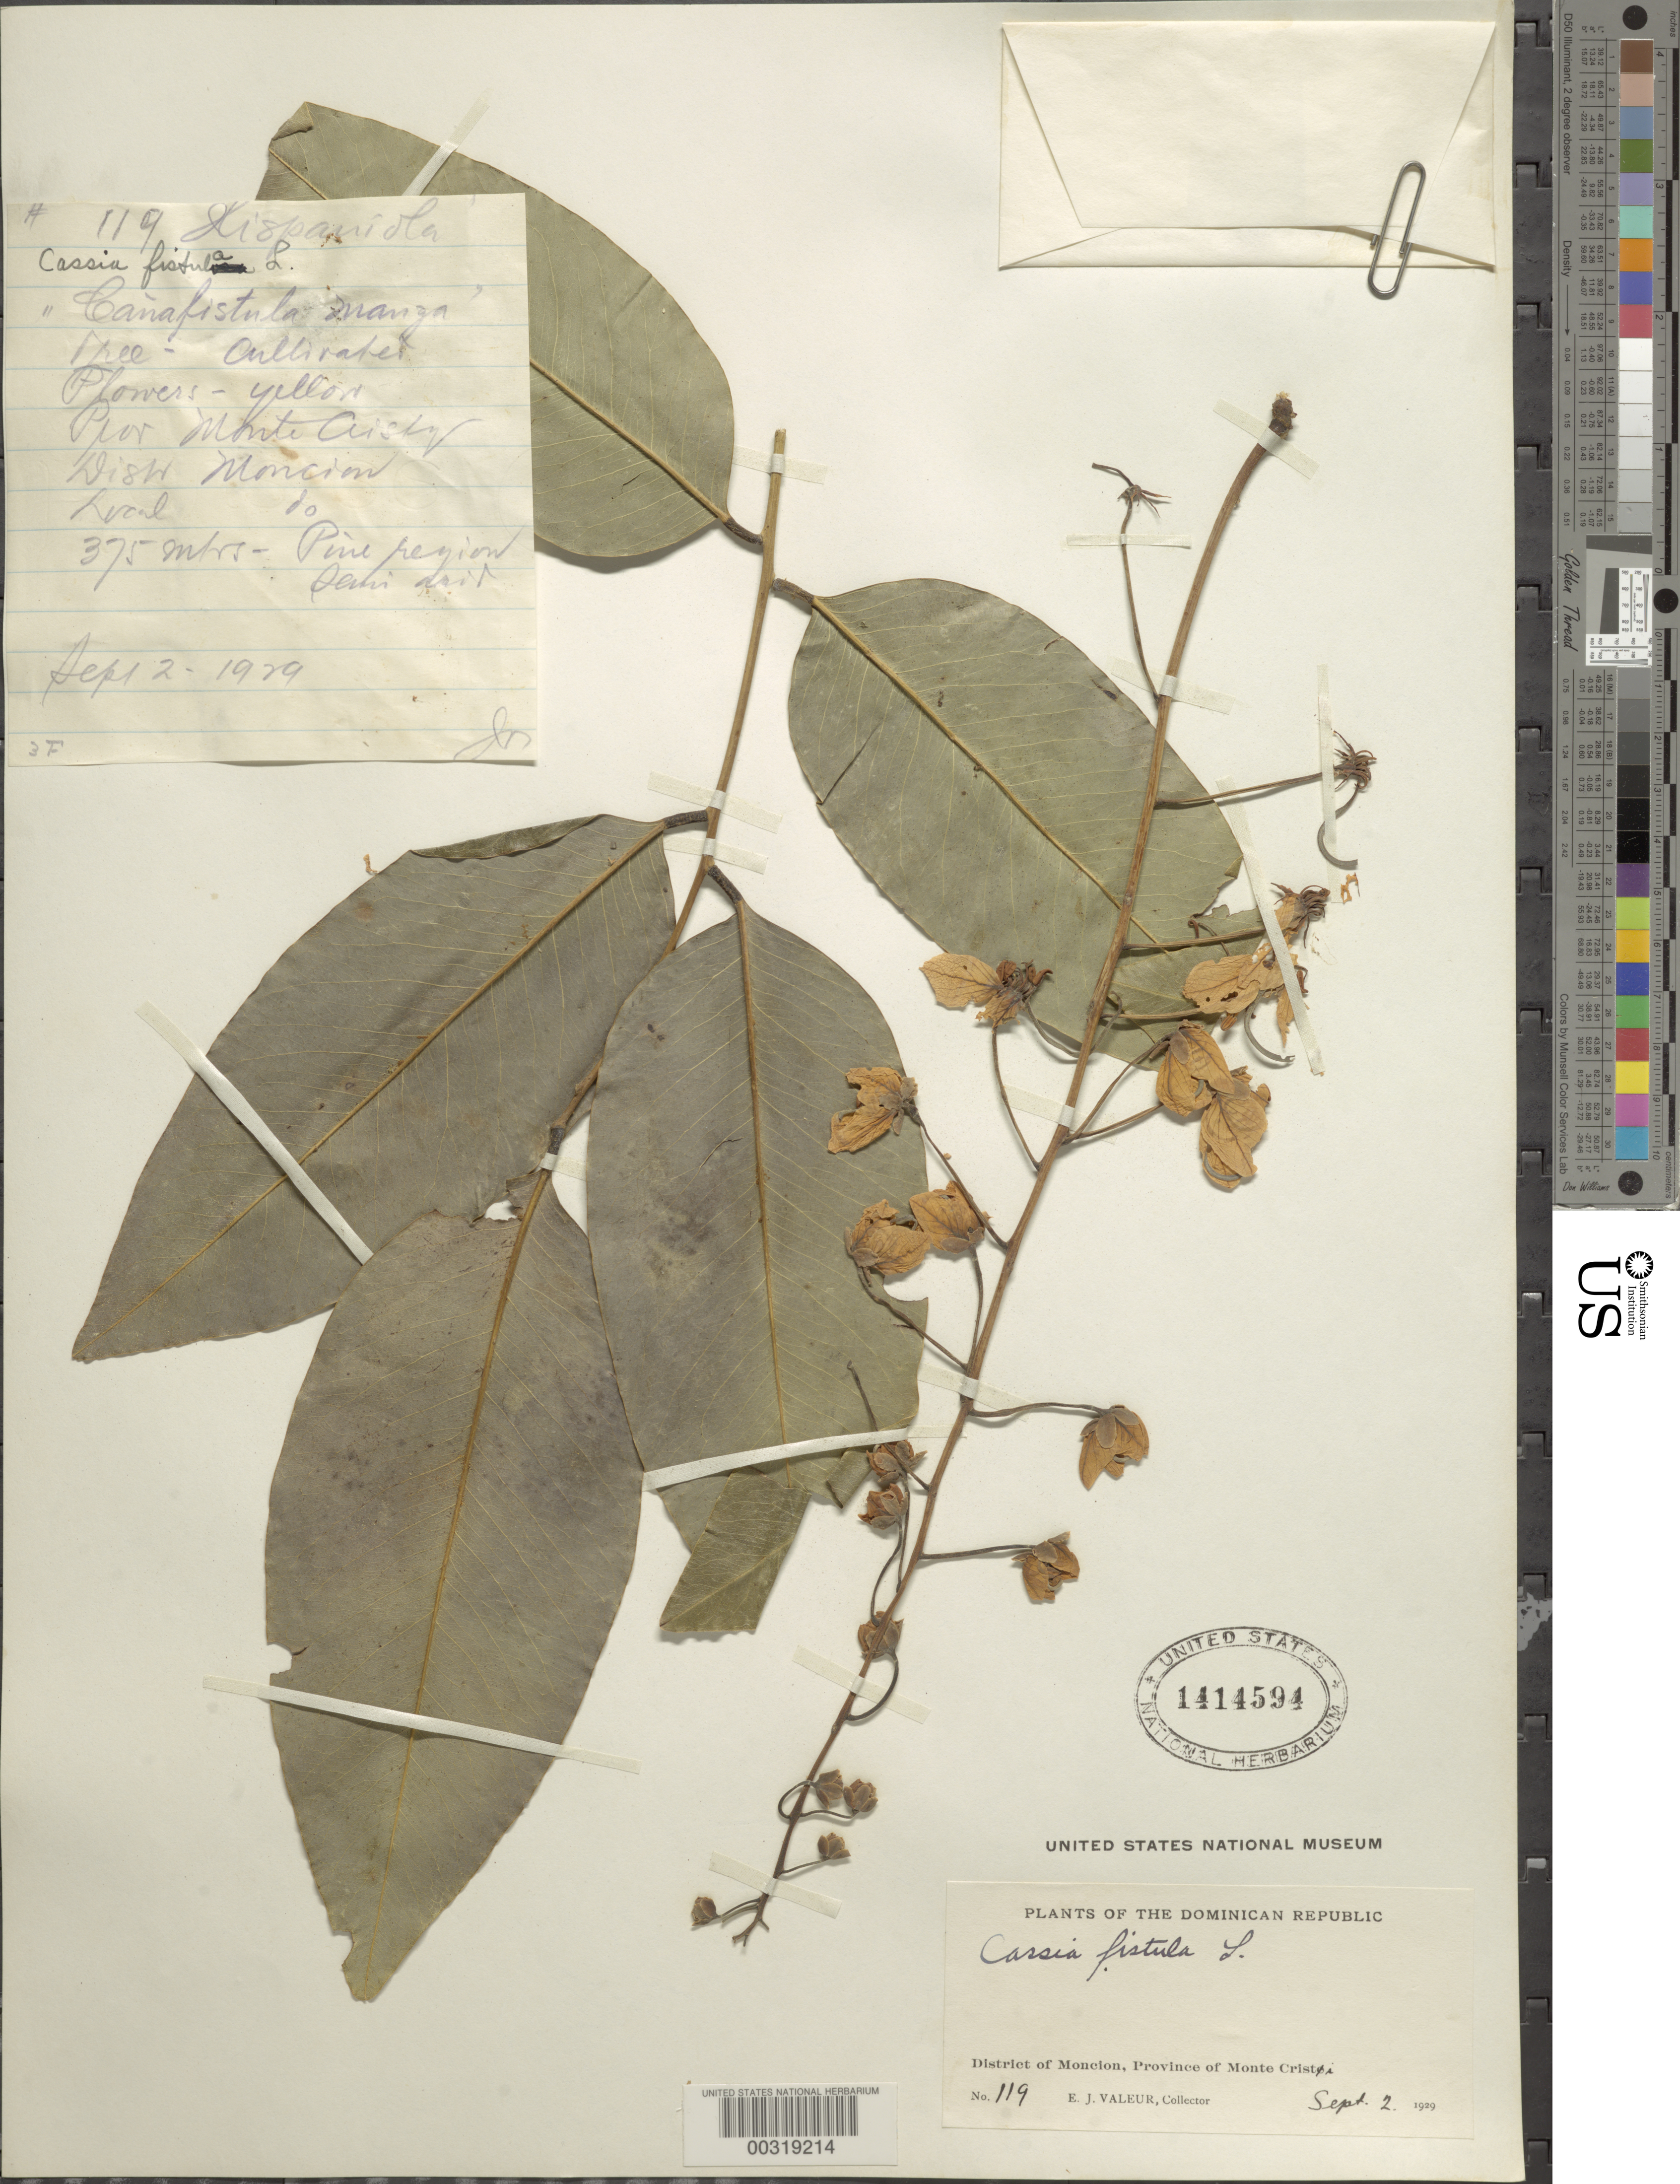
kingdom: Plantae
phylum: Tracheophyta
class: Magnoliopsida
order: Fabales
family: Fabaceae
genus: Cassia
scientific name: Cassia fistula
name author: L.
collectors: E. Valeur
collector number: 119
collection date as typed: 02 Sep 1929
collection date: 1929-09-02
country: Dominican Republic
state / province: Santiago Rodríguez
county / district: Monción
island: Hispaniola Island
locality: Moncion dist. [province originally recorded as monte cristi.]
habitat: Semi arid pine region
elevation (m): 375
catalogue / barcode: US 1414594